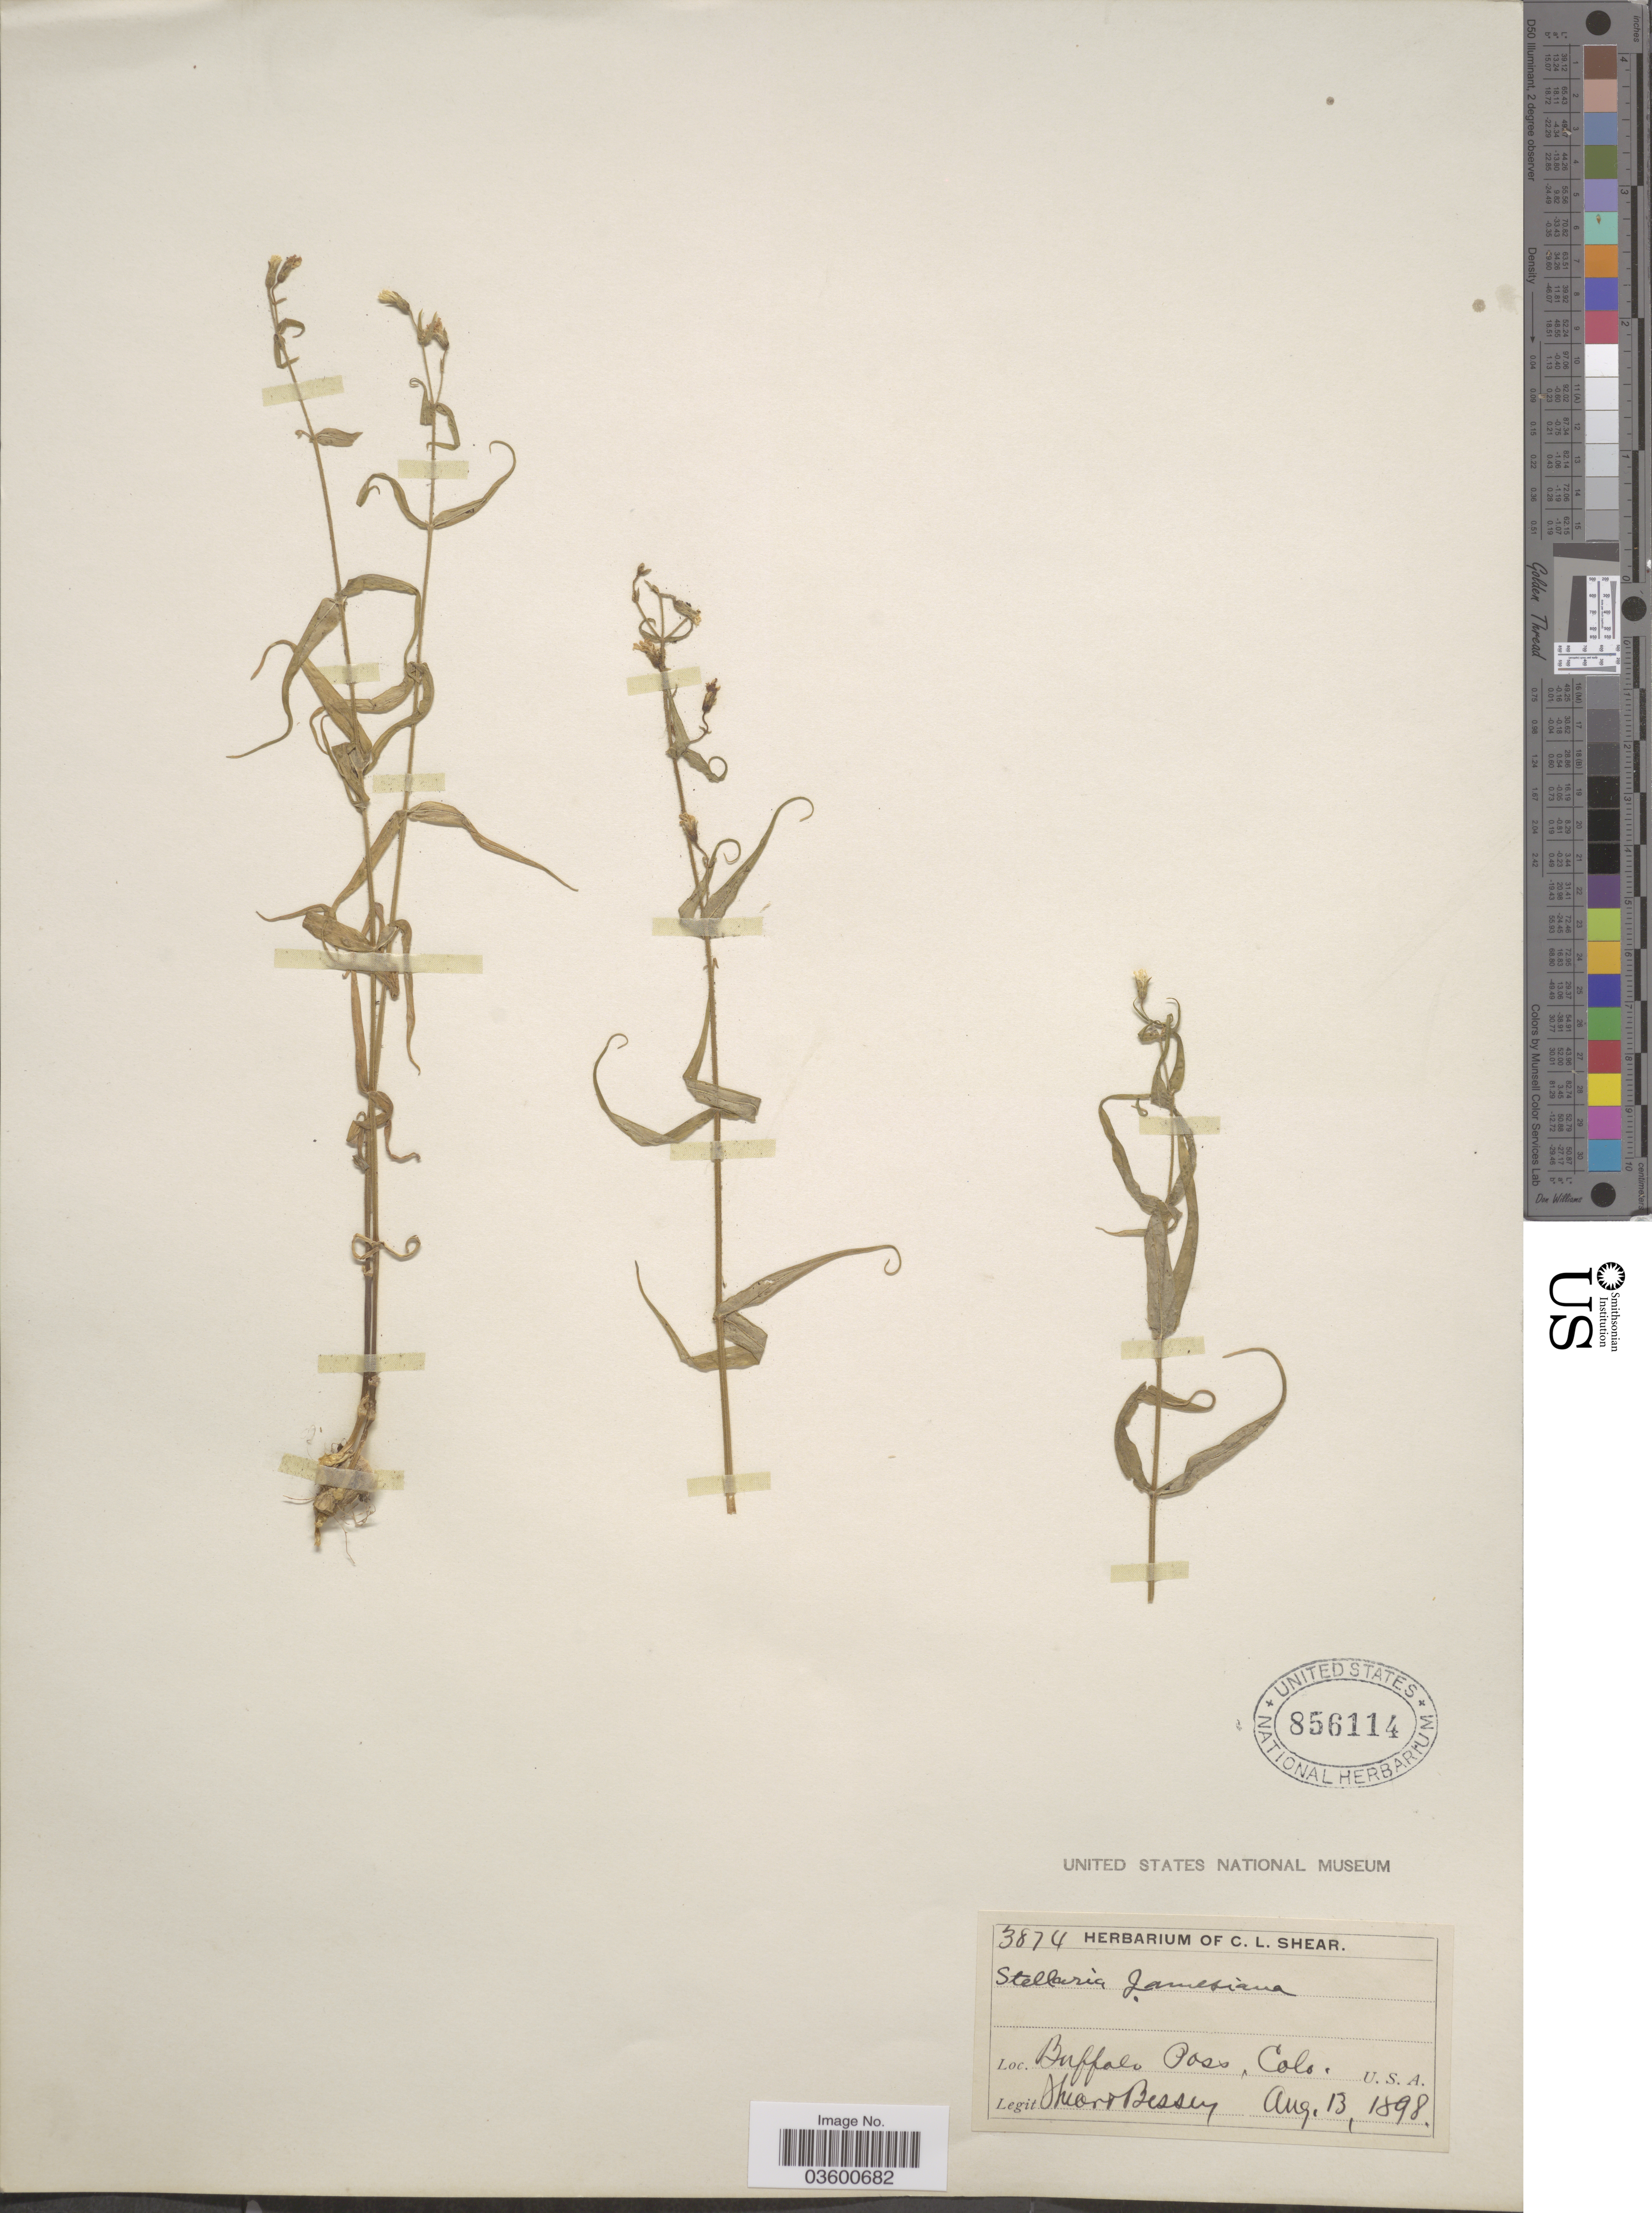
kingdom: Plantae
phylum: Tracheophyta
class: Magnoliopsida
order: Caryophyllales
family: Caryophyllaceae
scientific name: Torreyostellaria jamesiana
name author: (Torr.) Gang Yao et al.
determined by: Strong, M. T., (US), Smithsonian Institution - National Museum of Natural History (UNITED STATES)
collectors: C. L. Shear & -. Bessey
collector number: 3874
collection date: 1898-08-13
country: United States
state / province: Colorado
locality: Buffalo Pass.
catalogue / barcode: US 856114